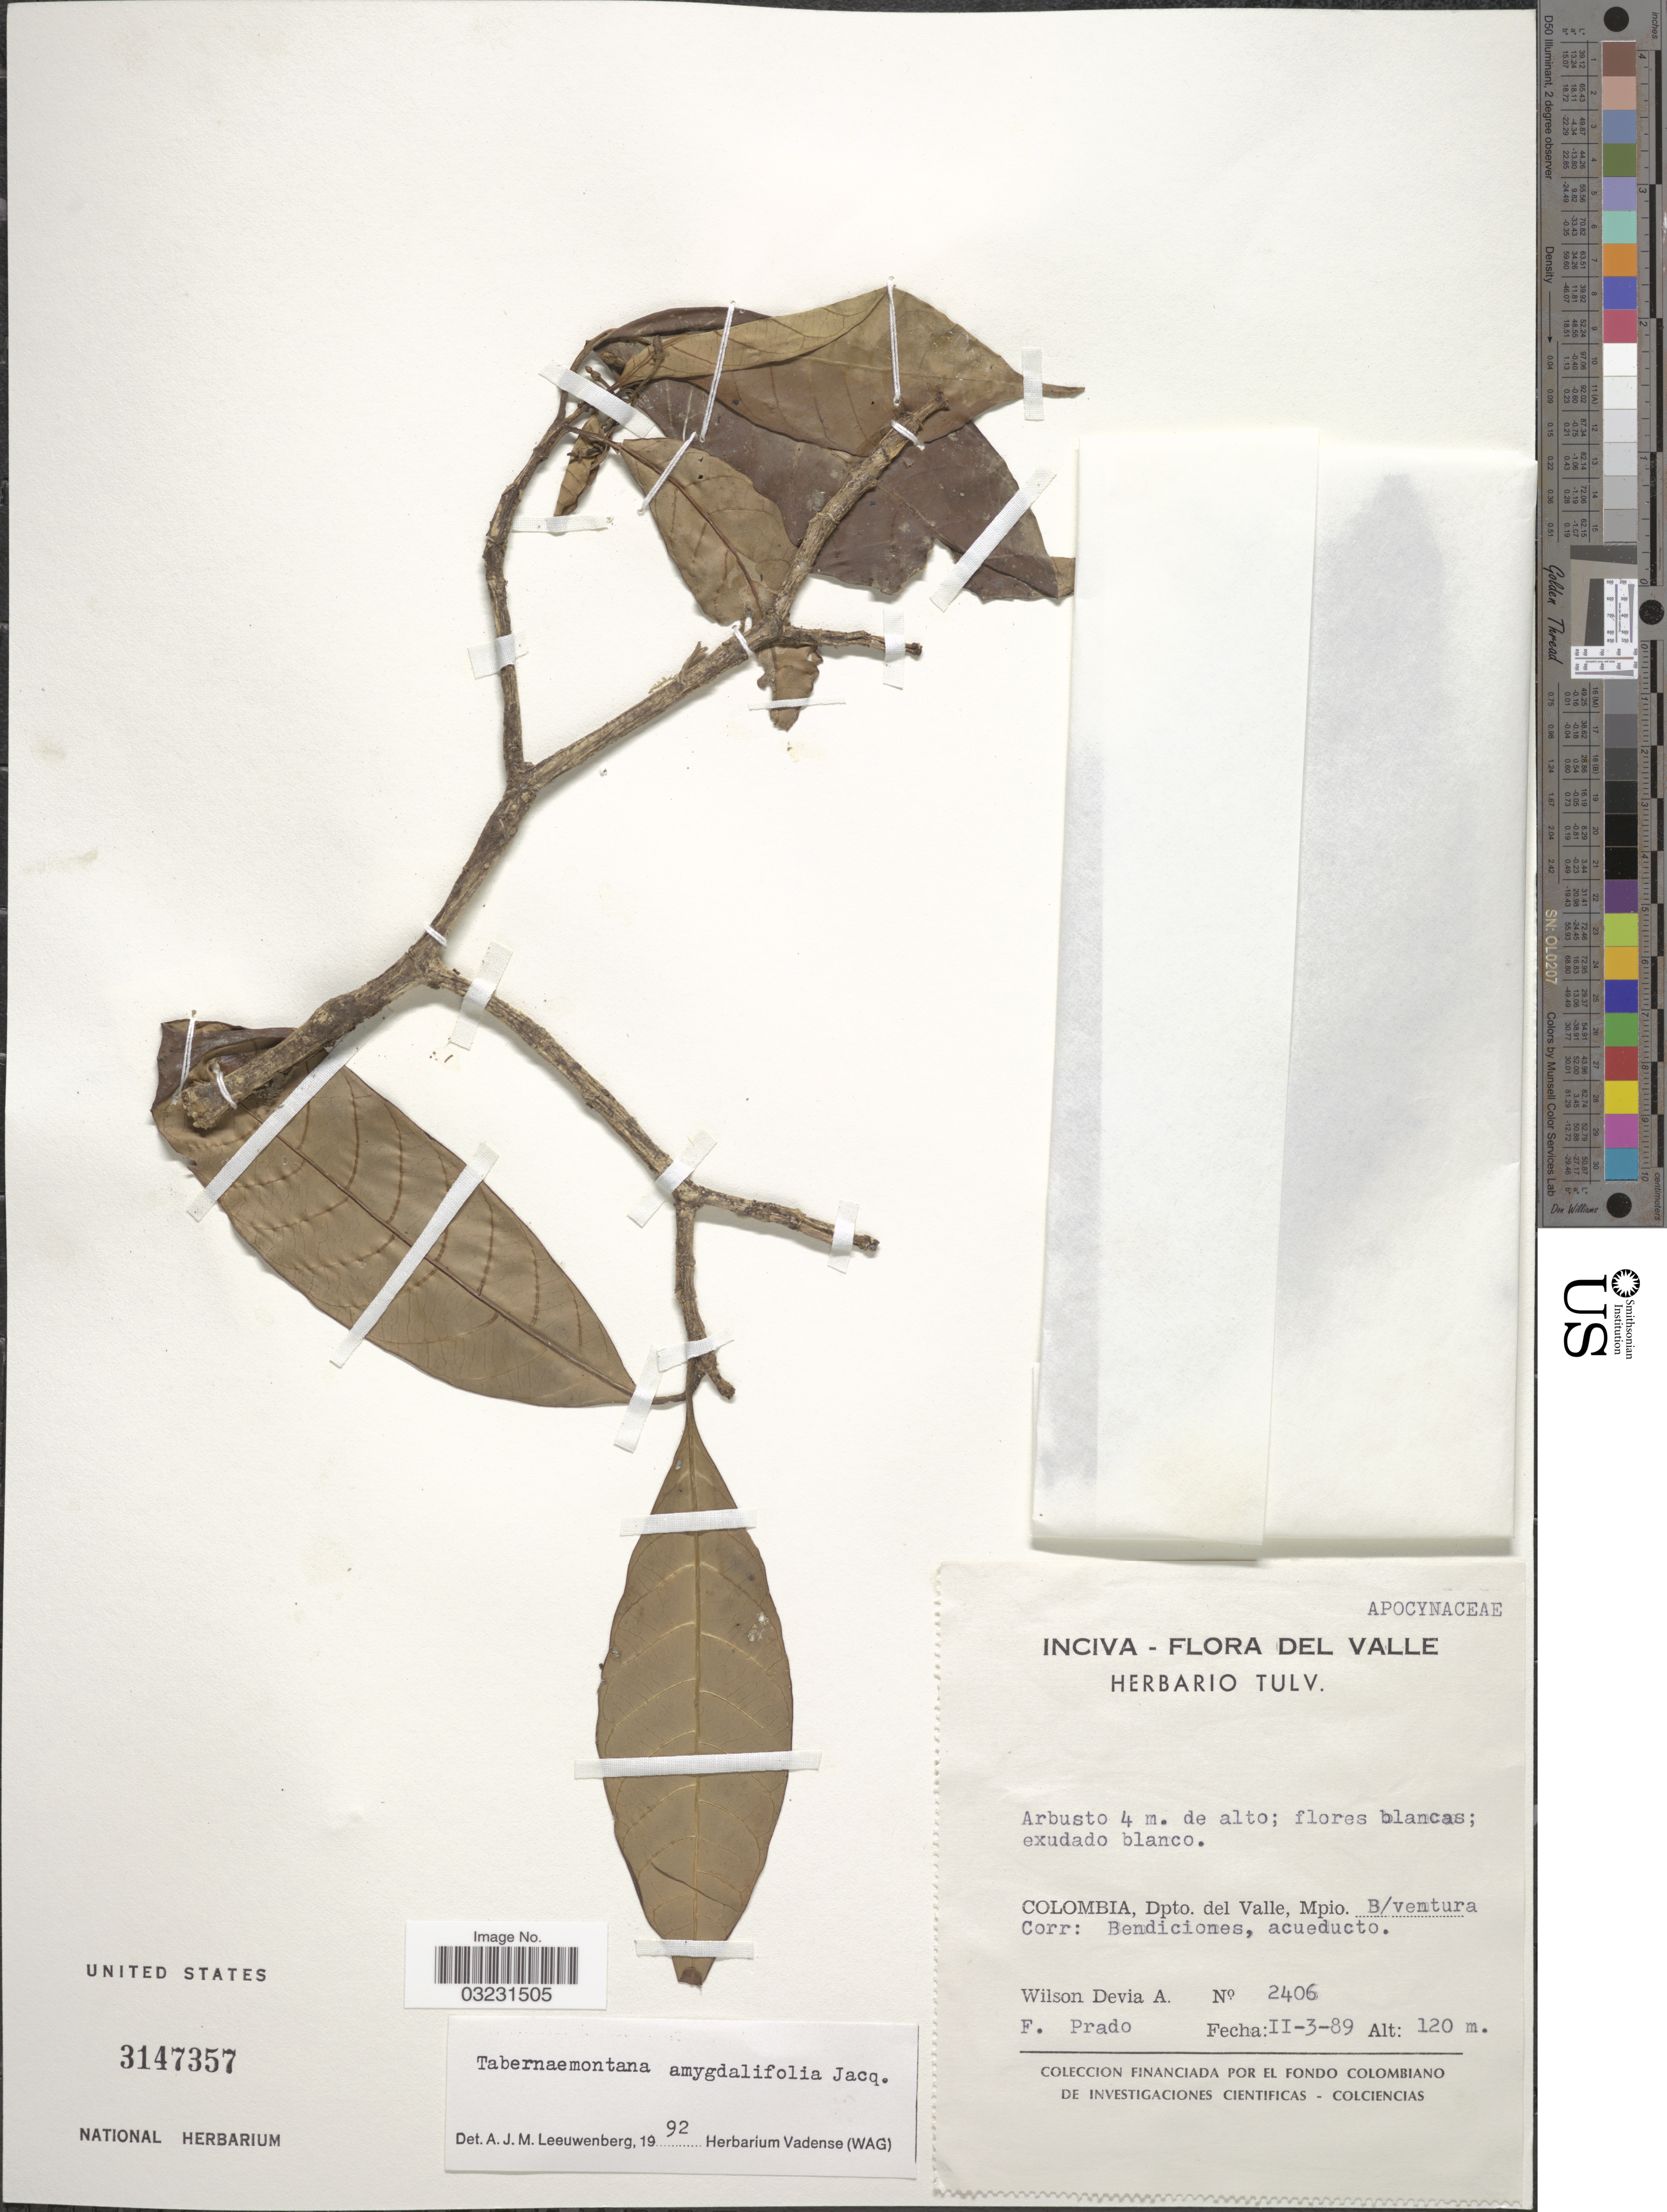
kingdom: Plantae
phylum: Tracheophyta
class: Magnoliopsida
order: Gentianales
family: Apocynaceae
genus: Tabernaemontana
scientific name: Tabernaemontana amygdalifolia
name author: Jacq.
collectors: W. Devia A. & F. Prado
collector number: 2406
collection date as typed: Transcribed d/m/y: 3/2/89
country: Colombia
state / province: Valle del Cauca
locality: Del Valle. Dpto. del Valle, Mpio. B/ventura. Corr: Bendiciones, acueducto.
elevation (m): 120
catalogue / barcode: US 3147357